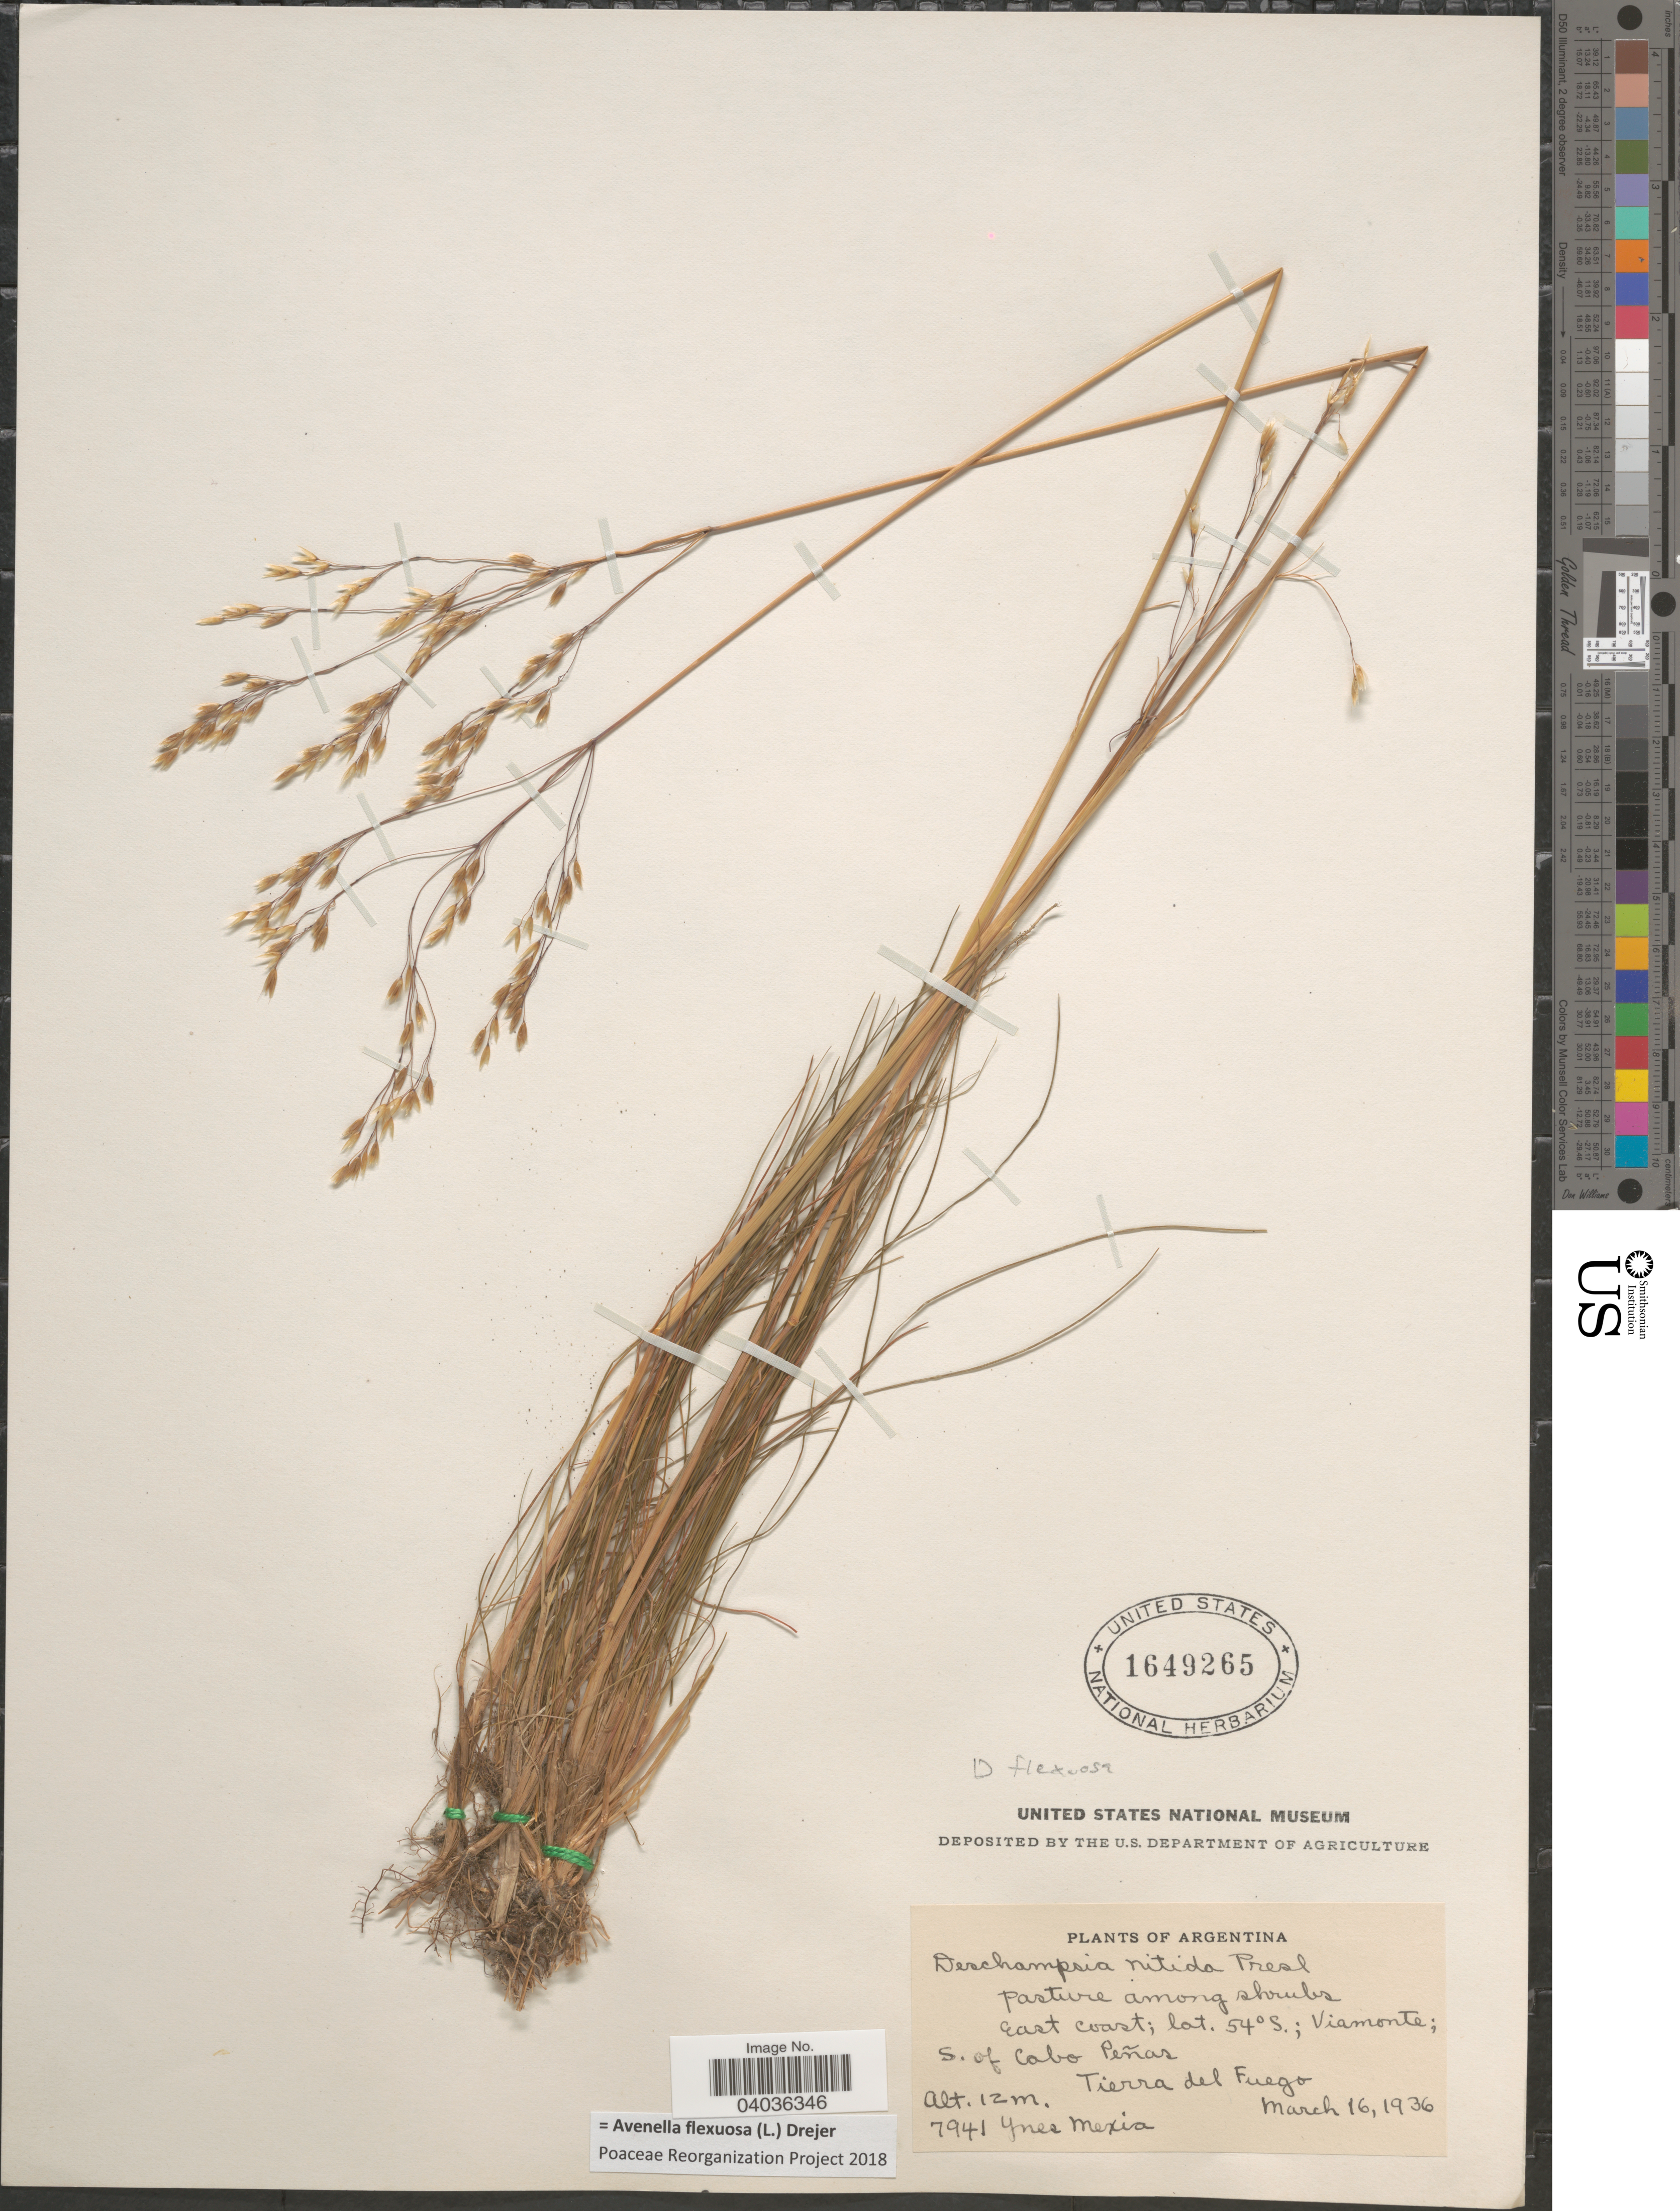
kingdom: Plantae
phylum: Tracheophyta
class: Liliopsida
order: Poales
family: Poaceae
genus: Avenella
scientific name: Avenella flexuosa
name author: (L.) Drejer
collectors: Y. Mexia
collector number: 7941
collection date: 1936-03-16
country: Argentina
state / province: Tierra del Fuego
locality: Pasture among shrubs East Coast; Viamente; S. of Cabo Peñar.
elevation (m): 12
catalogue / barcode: US 1649265